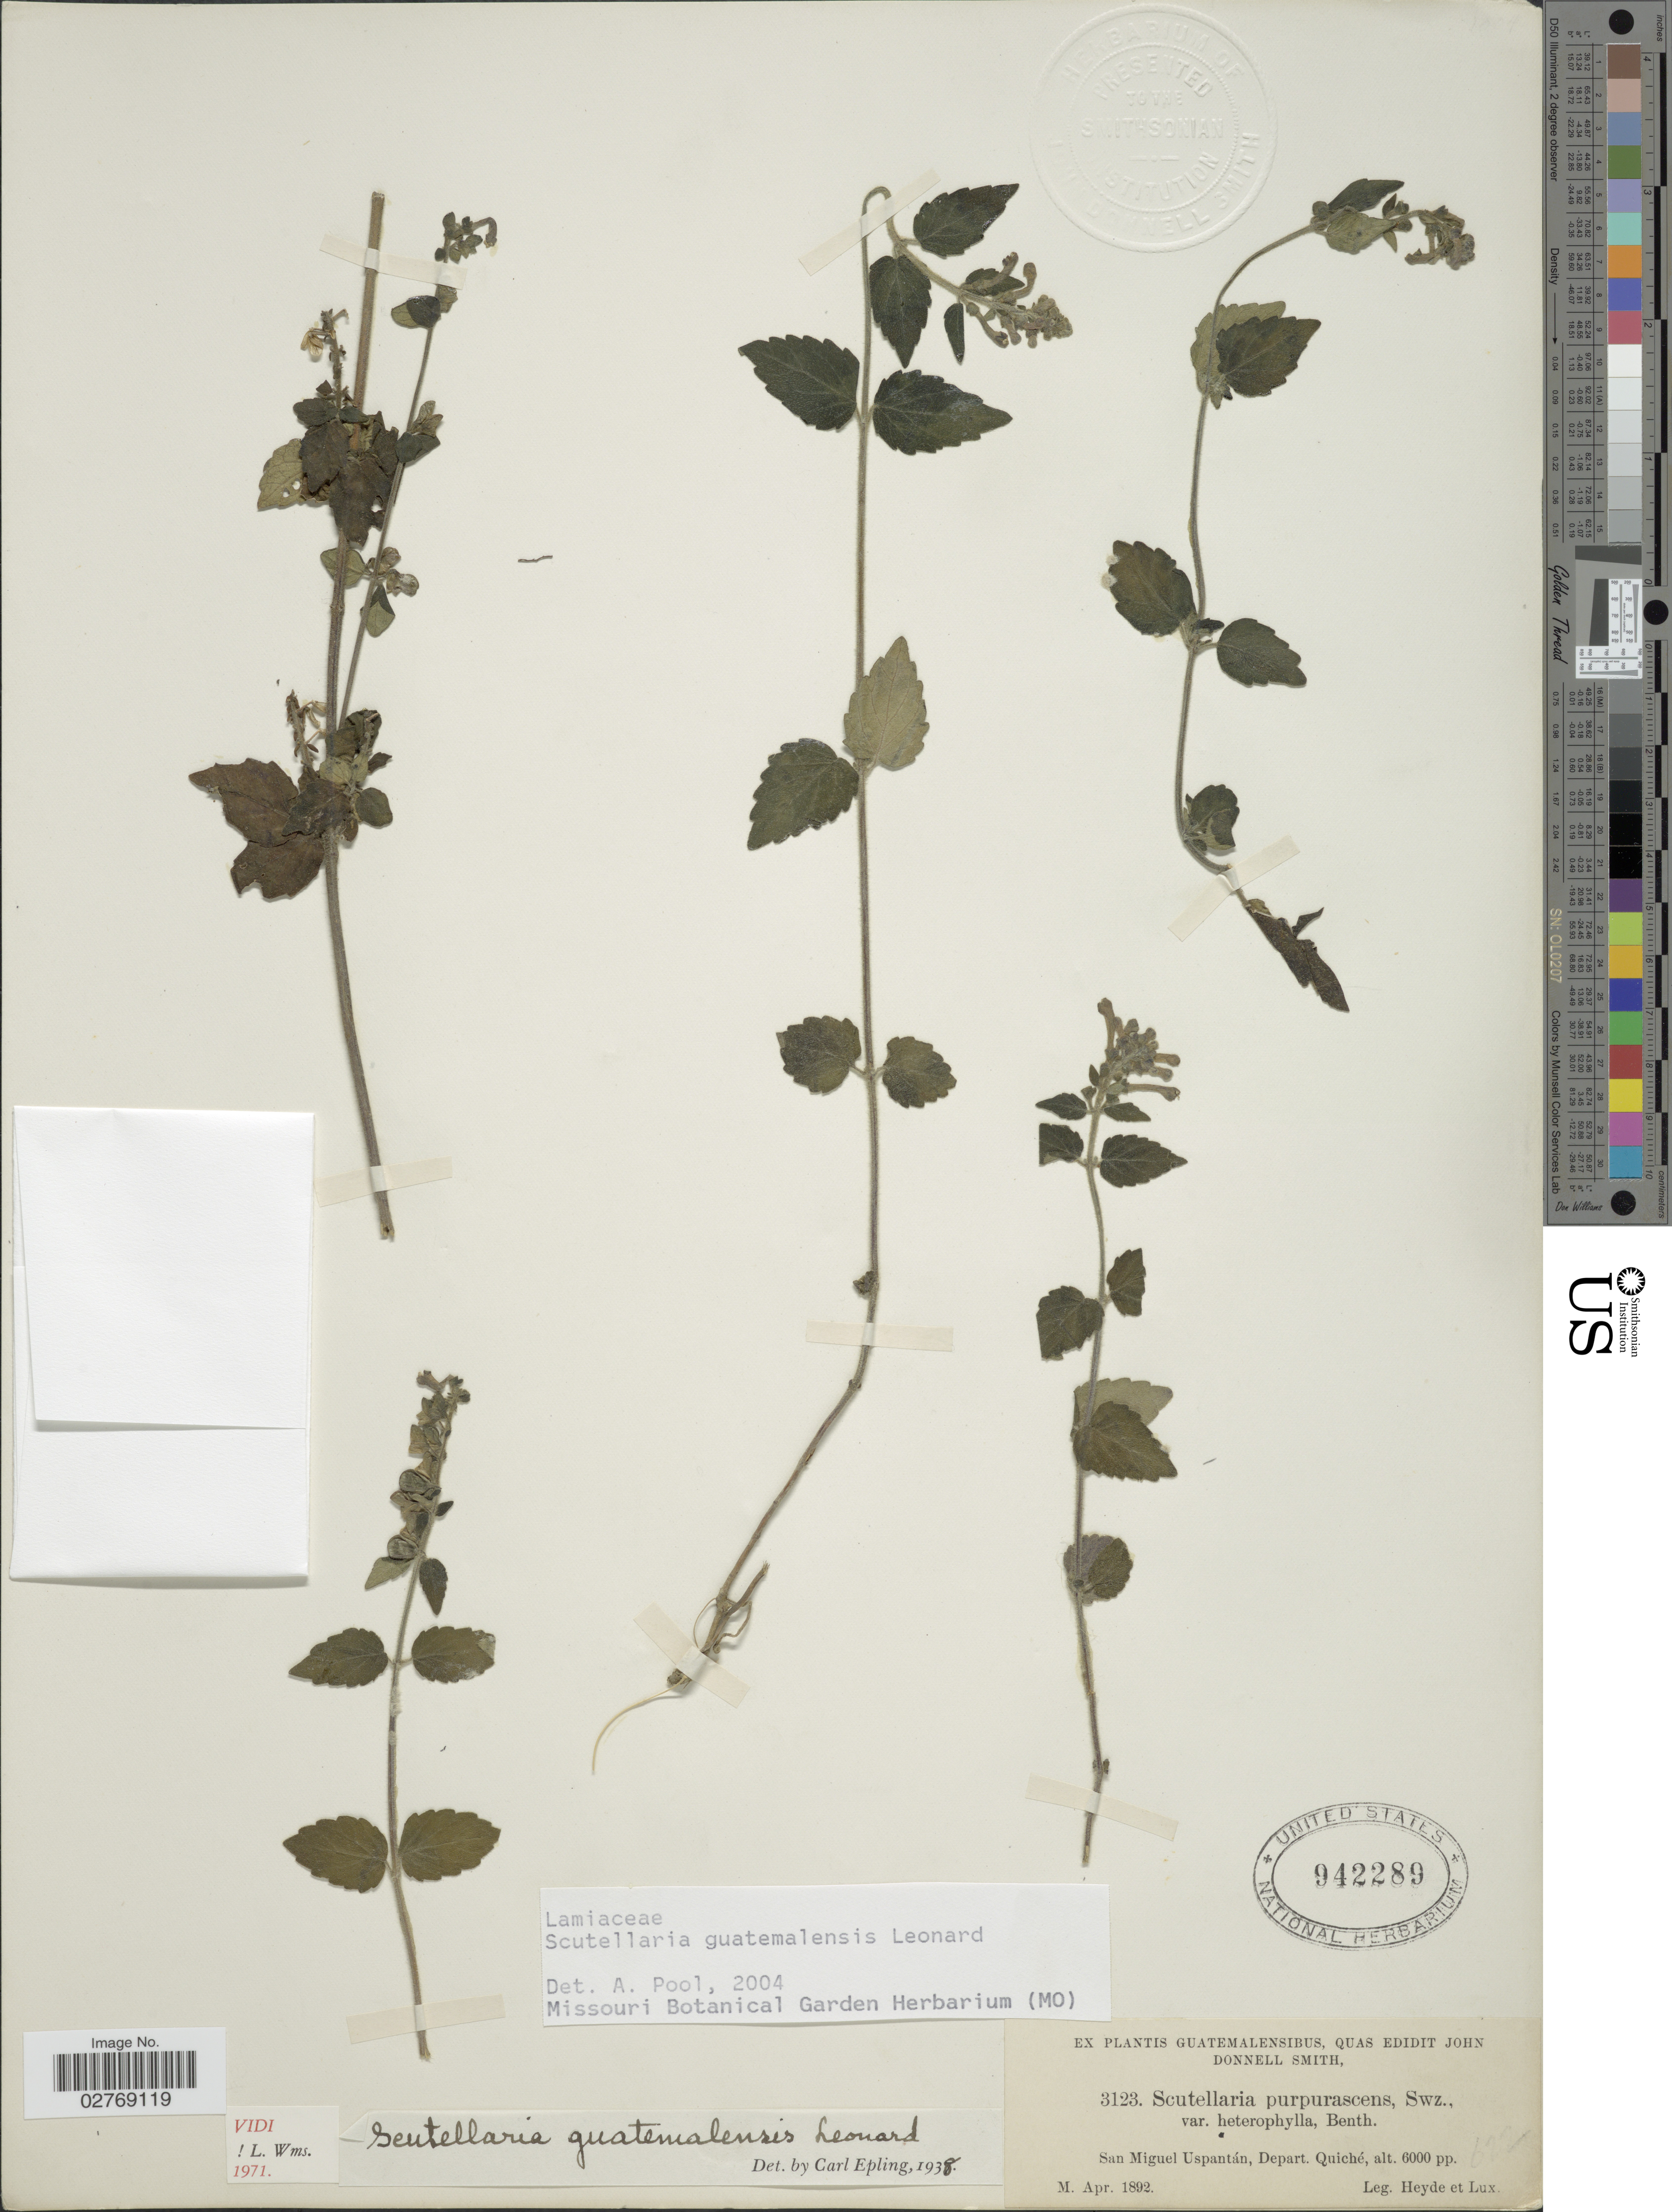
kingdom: Plantae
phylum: Tracheophyta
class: Magnoliopsida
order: Lamiales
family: Lamiaceae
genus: Scutellaria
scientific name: Scutellaria guatemalensis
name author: Leonard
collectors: Heyde & Lux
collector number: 3123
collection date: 1892-04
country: Guatemala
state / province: El Quiché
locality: San Miguel Uspantán, Depart. Quiché.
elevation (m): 1829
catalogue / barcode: US 942289